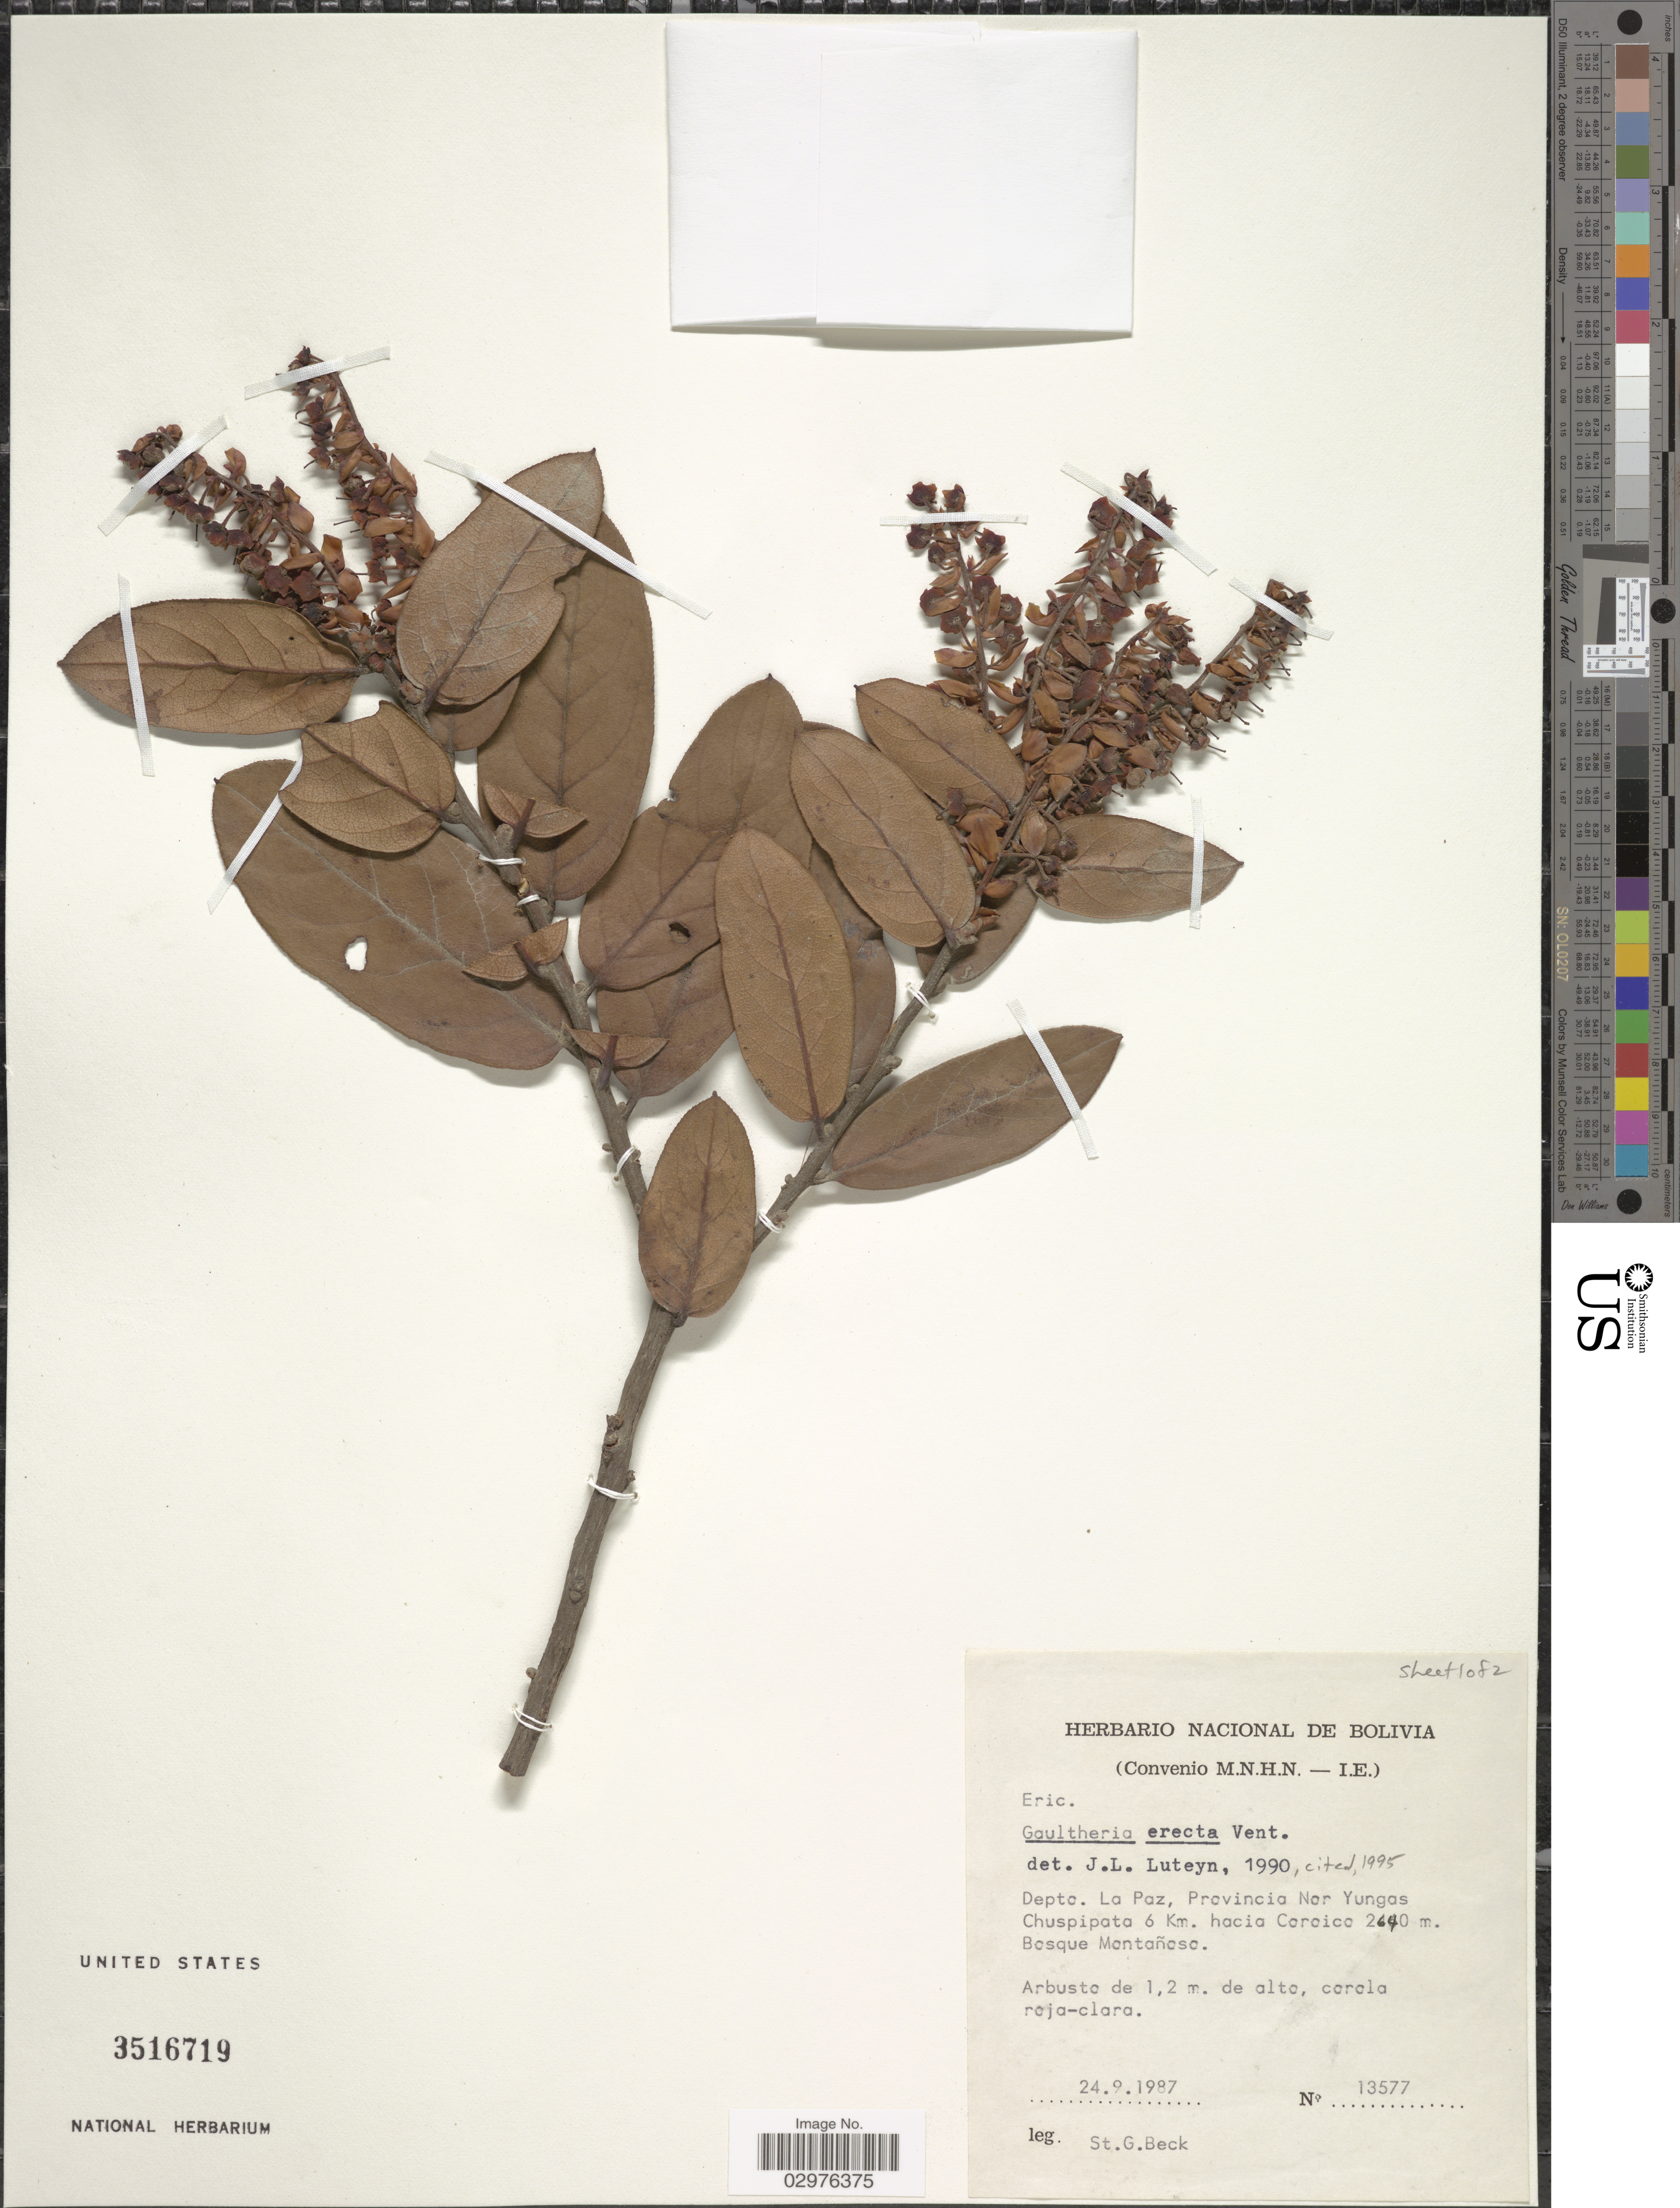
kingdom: Plantae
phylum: Tracheophyta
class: Magnoliopsida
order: Ericales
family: Ericaceae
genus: Gaultheria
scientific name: Gaultheria erecta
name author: Vent.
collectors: S. G. Beck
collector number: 13577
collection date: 1987-09-24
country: Bolivia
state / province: La Paz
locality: Depto. La Paz, Provincia Nor Yungas Chuspipata 6 Km. hacia Coroico.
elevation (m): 2640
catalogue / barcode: US 3516719